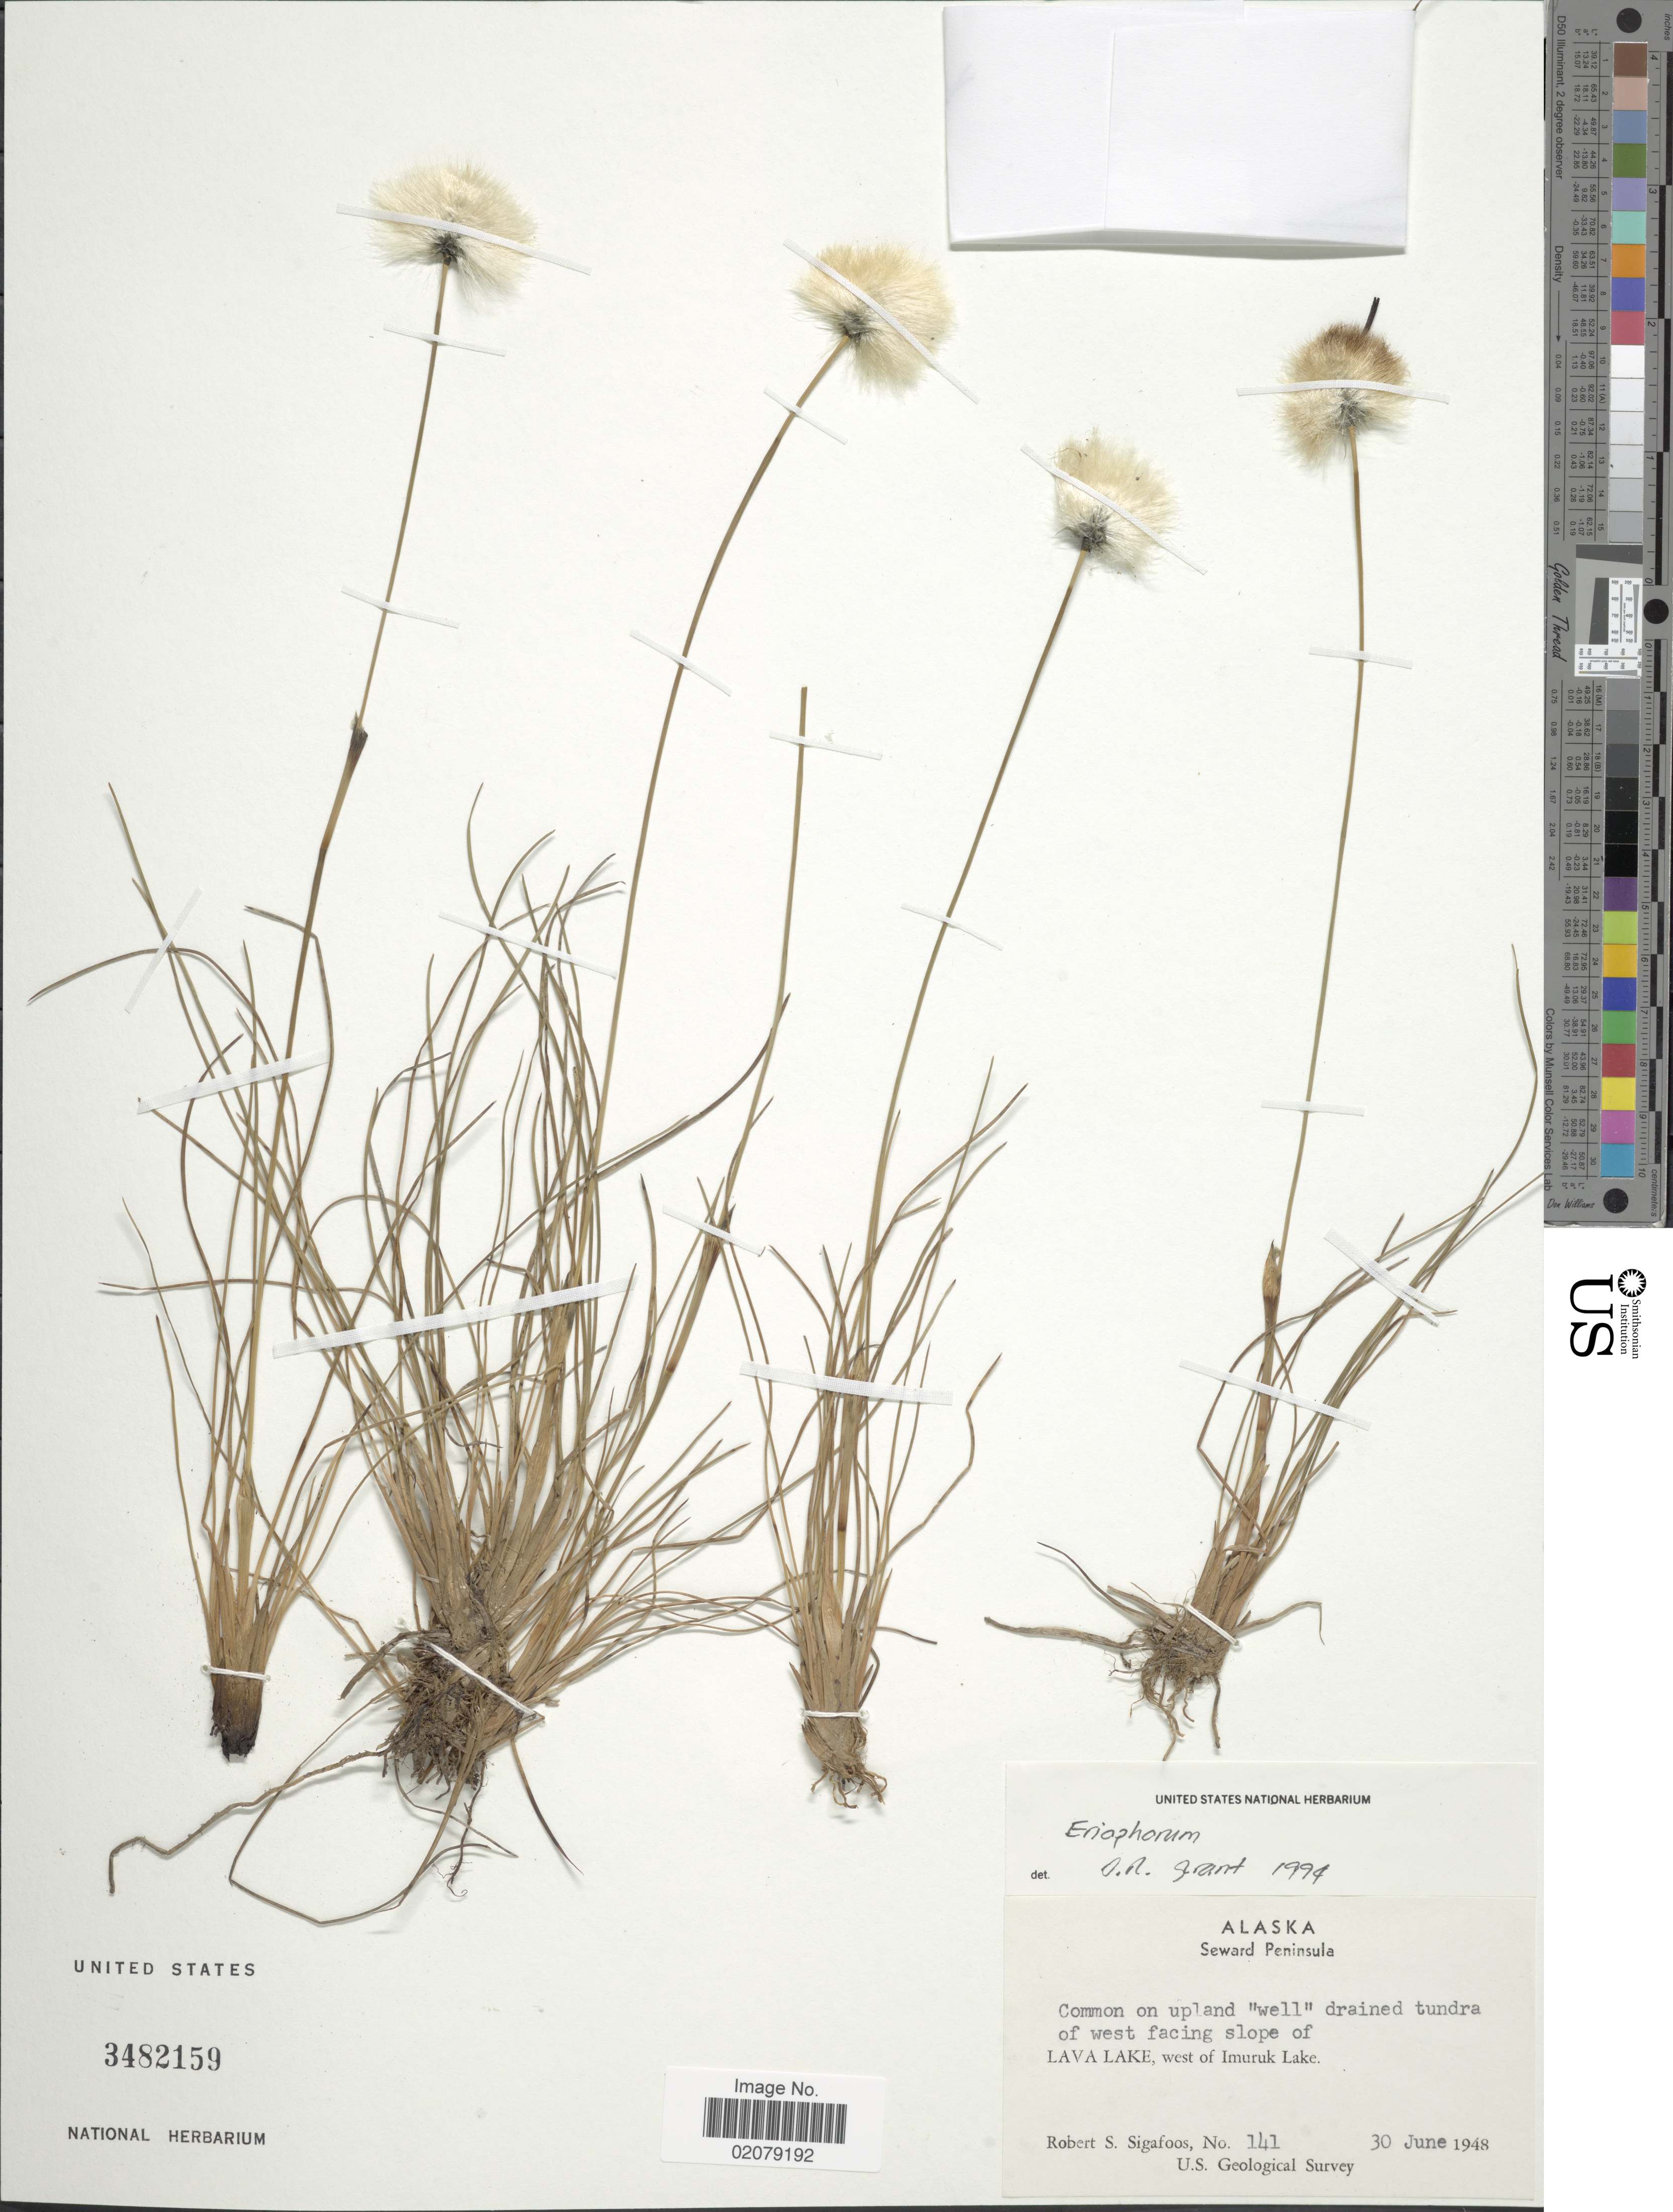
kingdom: Plantae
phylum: Tracheophyta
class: Liliopsida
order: Poales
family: Cyperaceae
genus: Eriophorum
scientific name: Eriophorum sp.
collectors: R. Sigafoos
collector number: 141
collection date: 1948-06-30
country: United States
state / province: Alaska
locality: Seward Peninsula, west of facing slope of Lava Lake, west of Imuruk Lake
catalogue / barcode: US 3482159